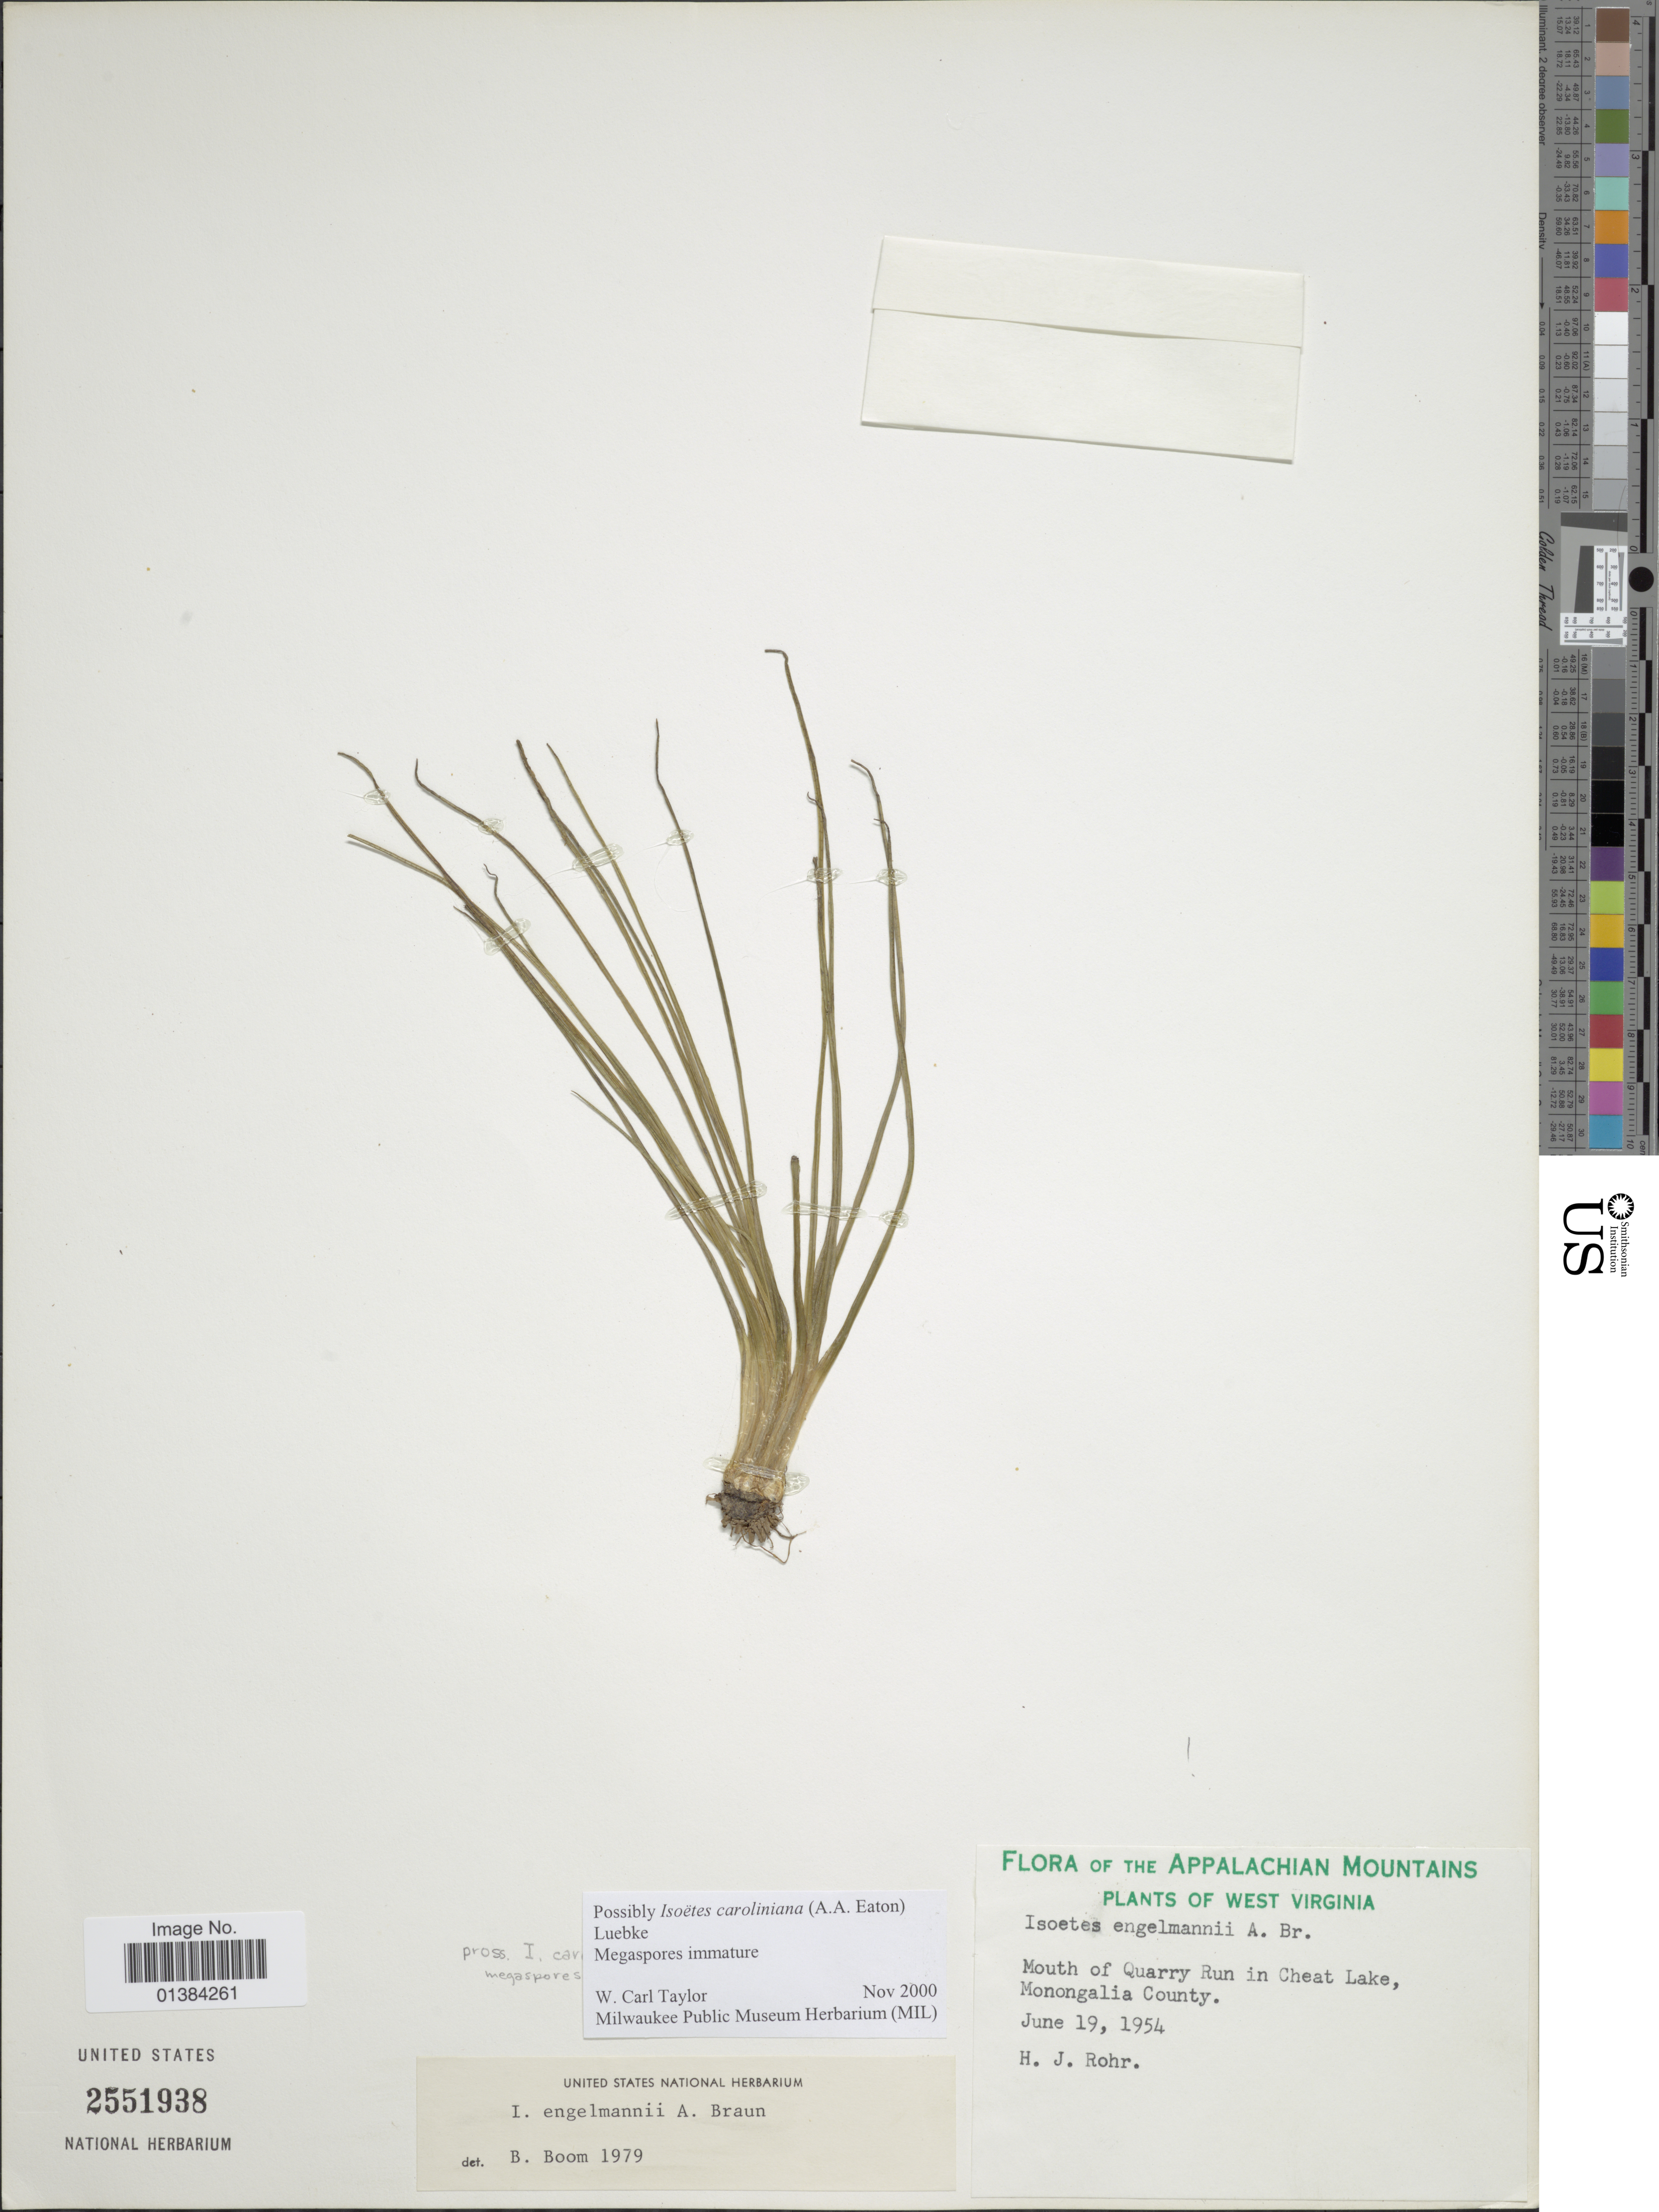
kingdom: Plantae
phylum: Tracheophyta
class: Lycopodiopsida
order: Isoetales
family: Isoetaceae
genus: Isoetes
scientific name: Isoetes caroliniana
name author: (A.A. Eaton) Luebke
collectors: H. Rohr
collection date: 1954-06-19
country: United States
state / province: West Virginia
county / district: Monongalia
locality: Mouth of Quarry Run in CHeat Lake, Monongalia County.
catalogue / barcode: US 2551938